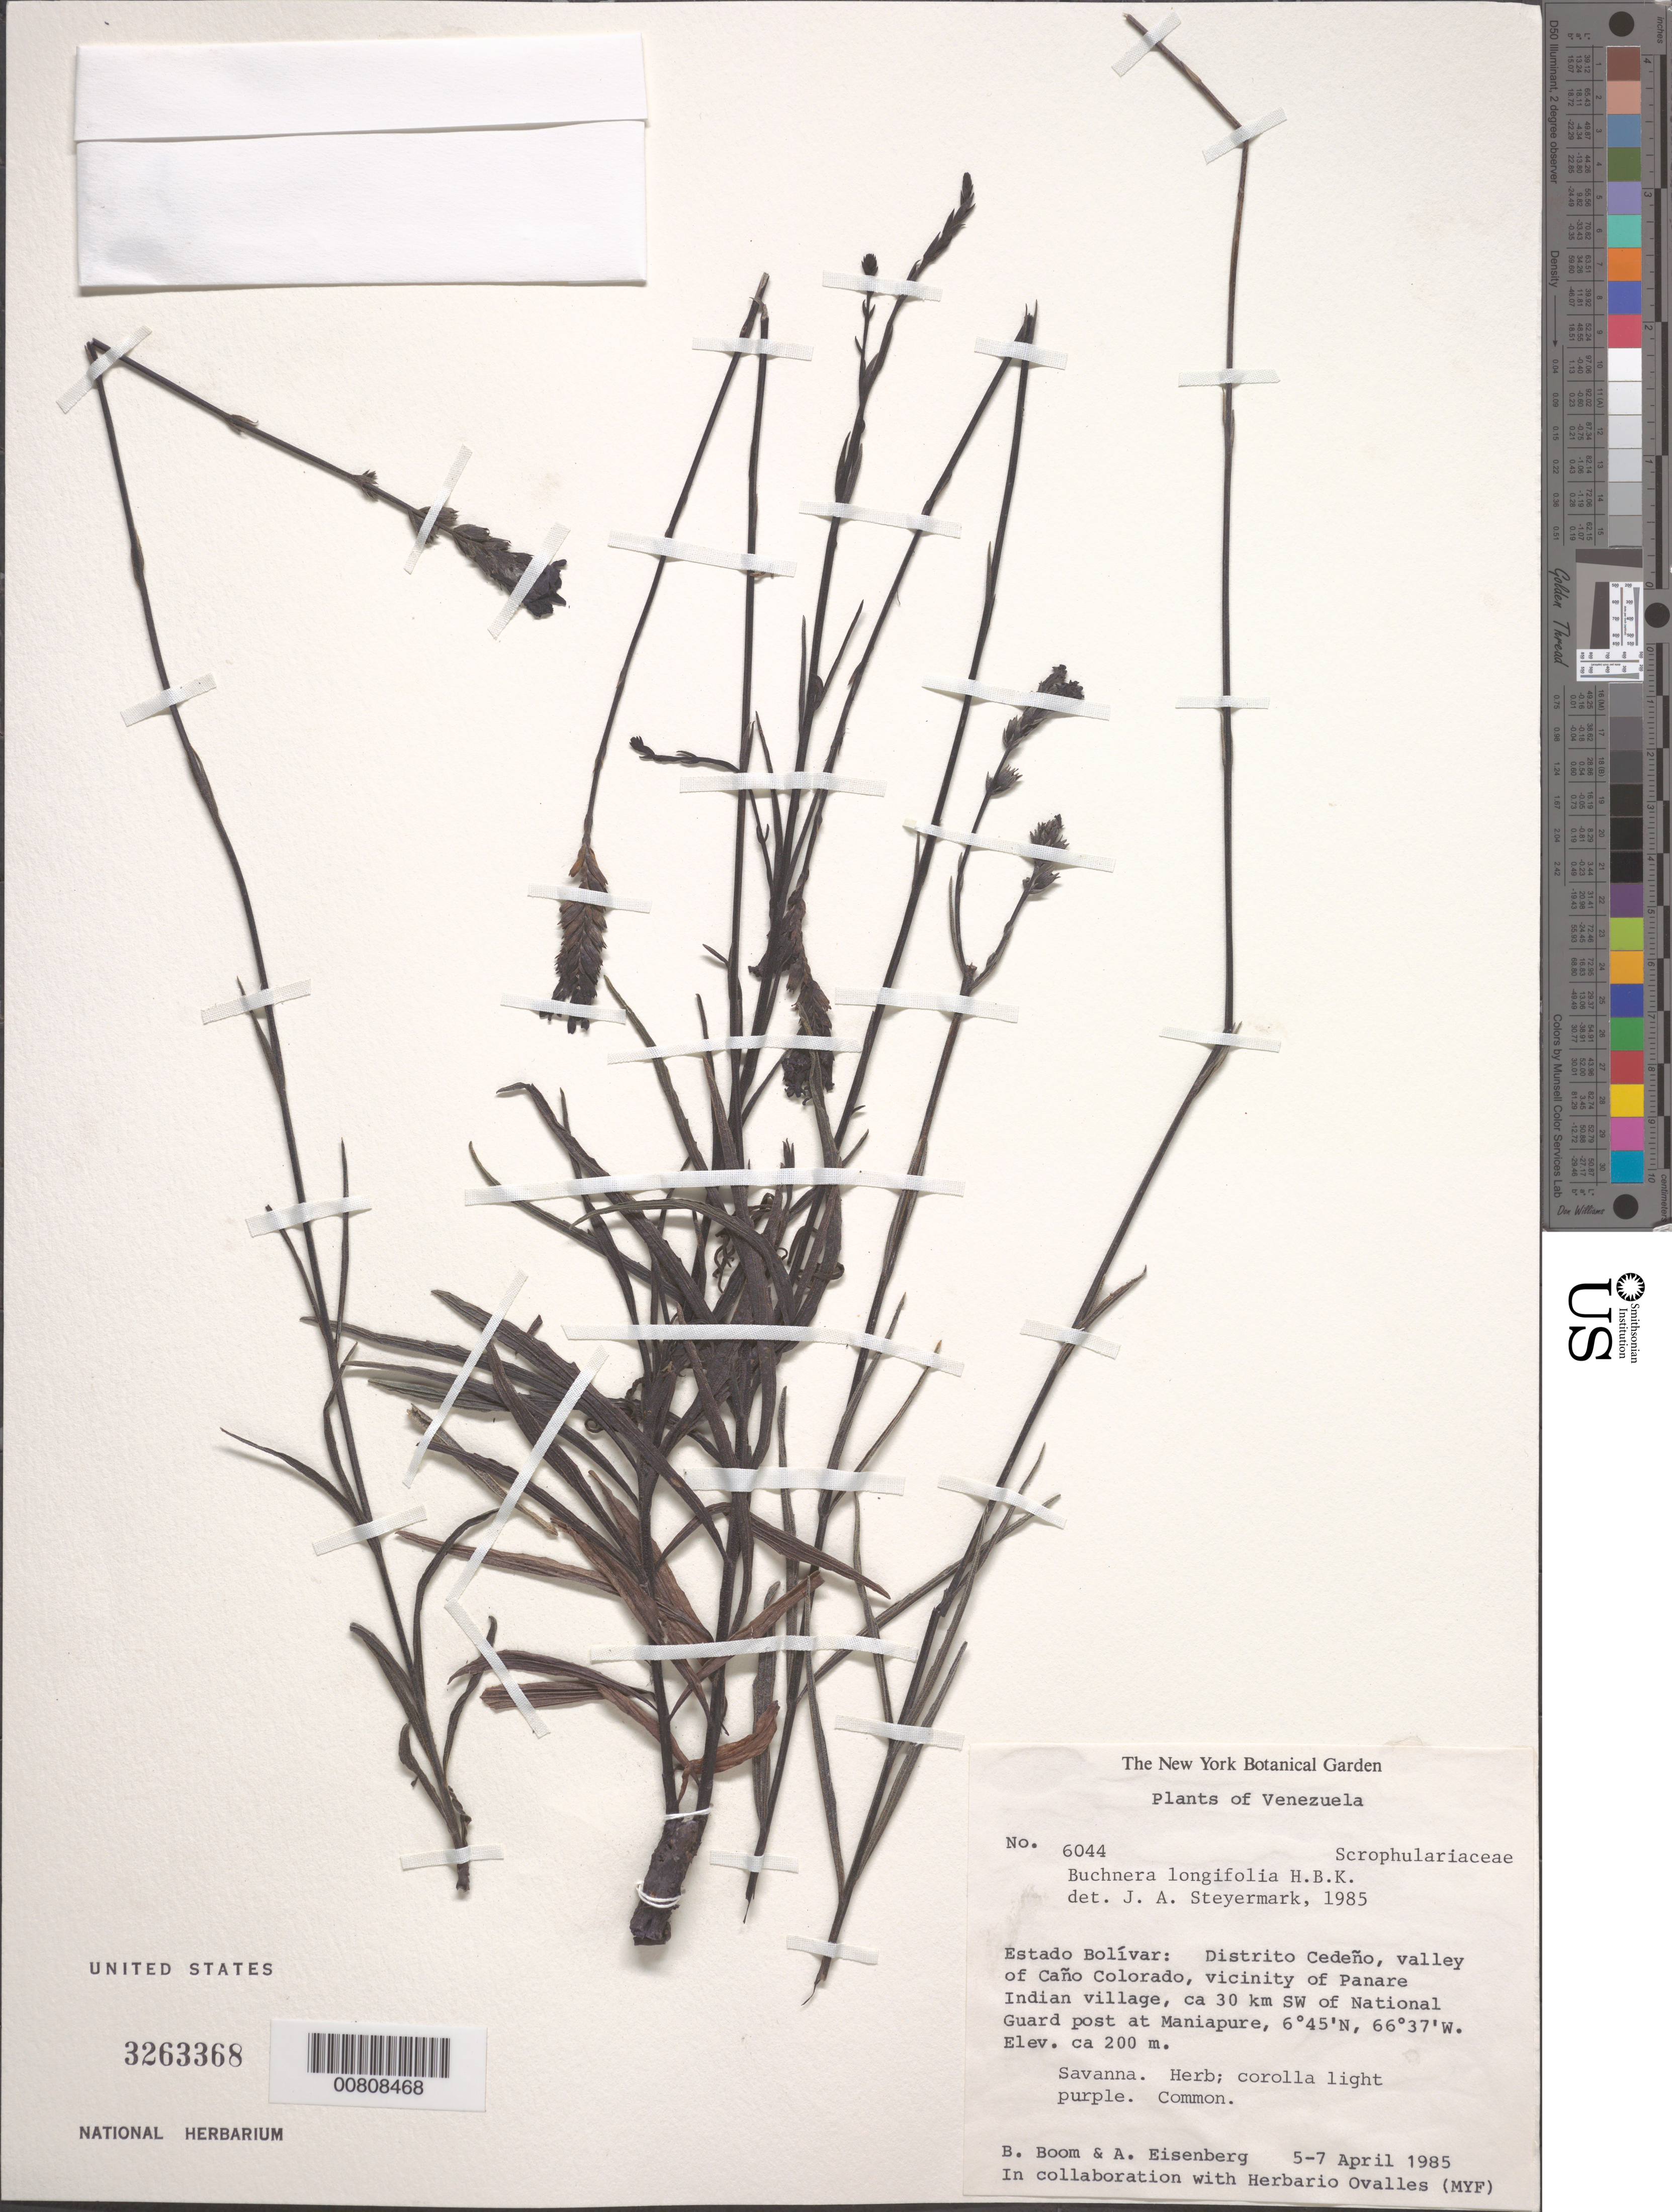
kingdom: Plantae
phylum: Tracheophyta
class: Magnoliopsida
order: Lamiales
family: Orobanchaceae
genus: Buchnera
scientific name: Buchnera longifolia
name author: Kunth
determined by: Steyermark, Julian A., (VEN)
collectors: B. M. Boom & A. Eisenberg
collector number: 6044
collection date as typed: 5-Apr-85 to 7-Apr-85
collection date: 1985-04-05/1985-04-07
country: Venezuela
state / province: Bolívar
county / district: Cedeño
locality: Caño Colorado valley, Panare Indian village vic., ca 30 km SW of National Guard post at Maniapure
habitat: Savanna.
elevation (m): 200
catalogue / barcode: US 3263368